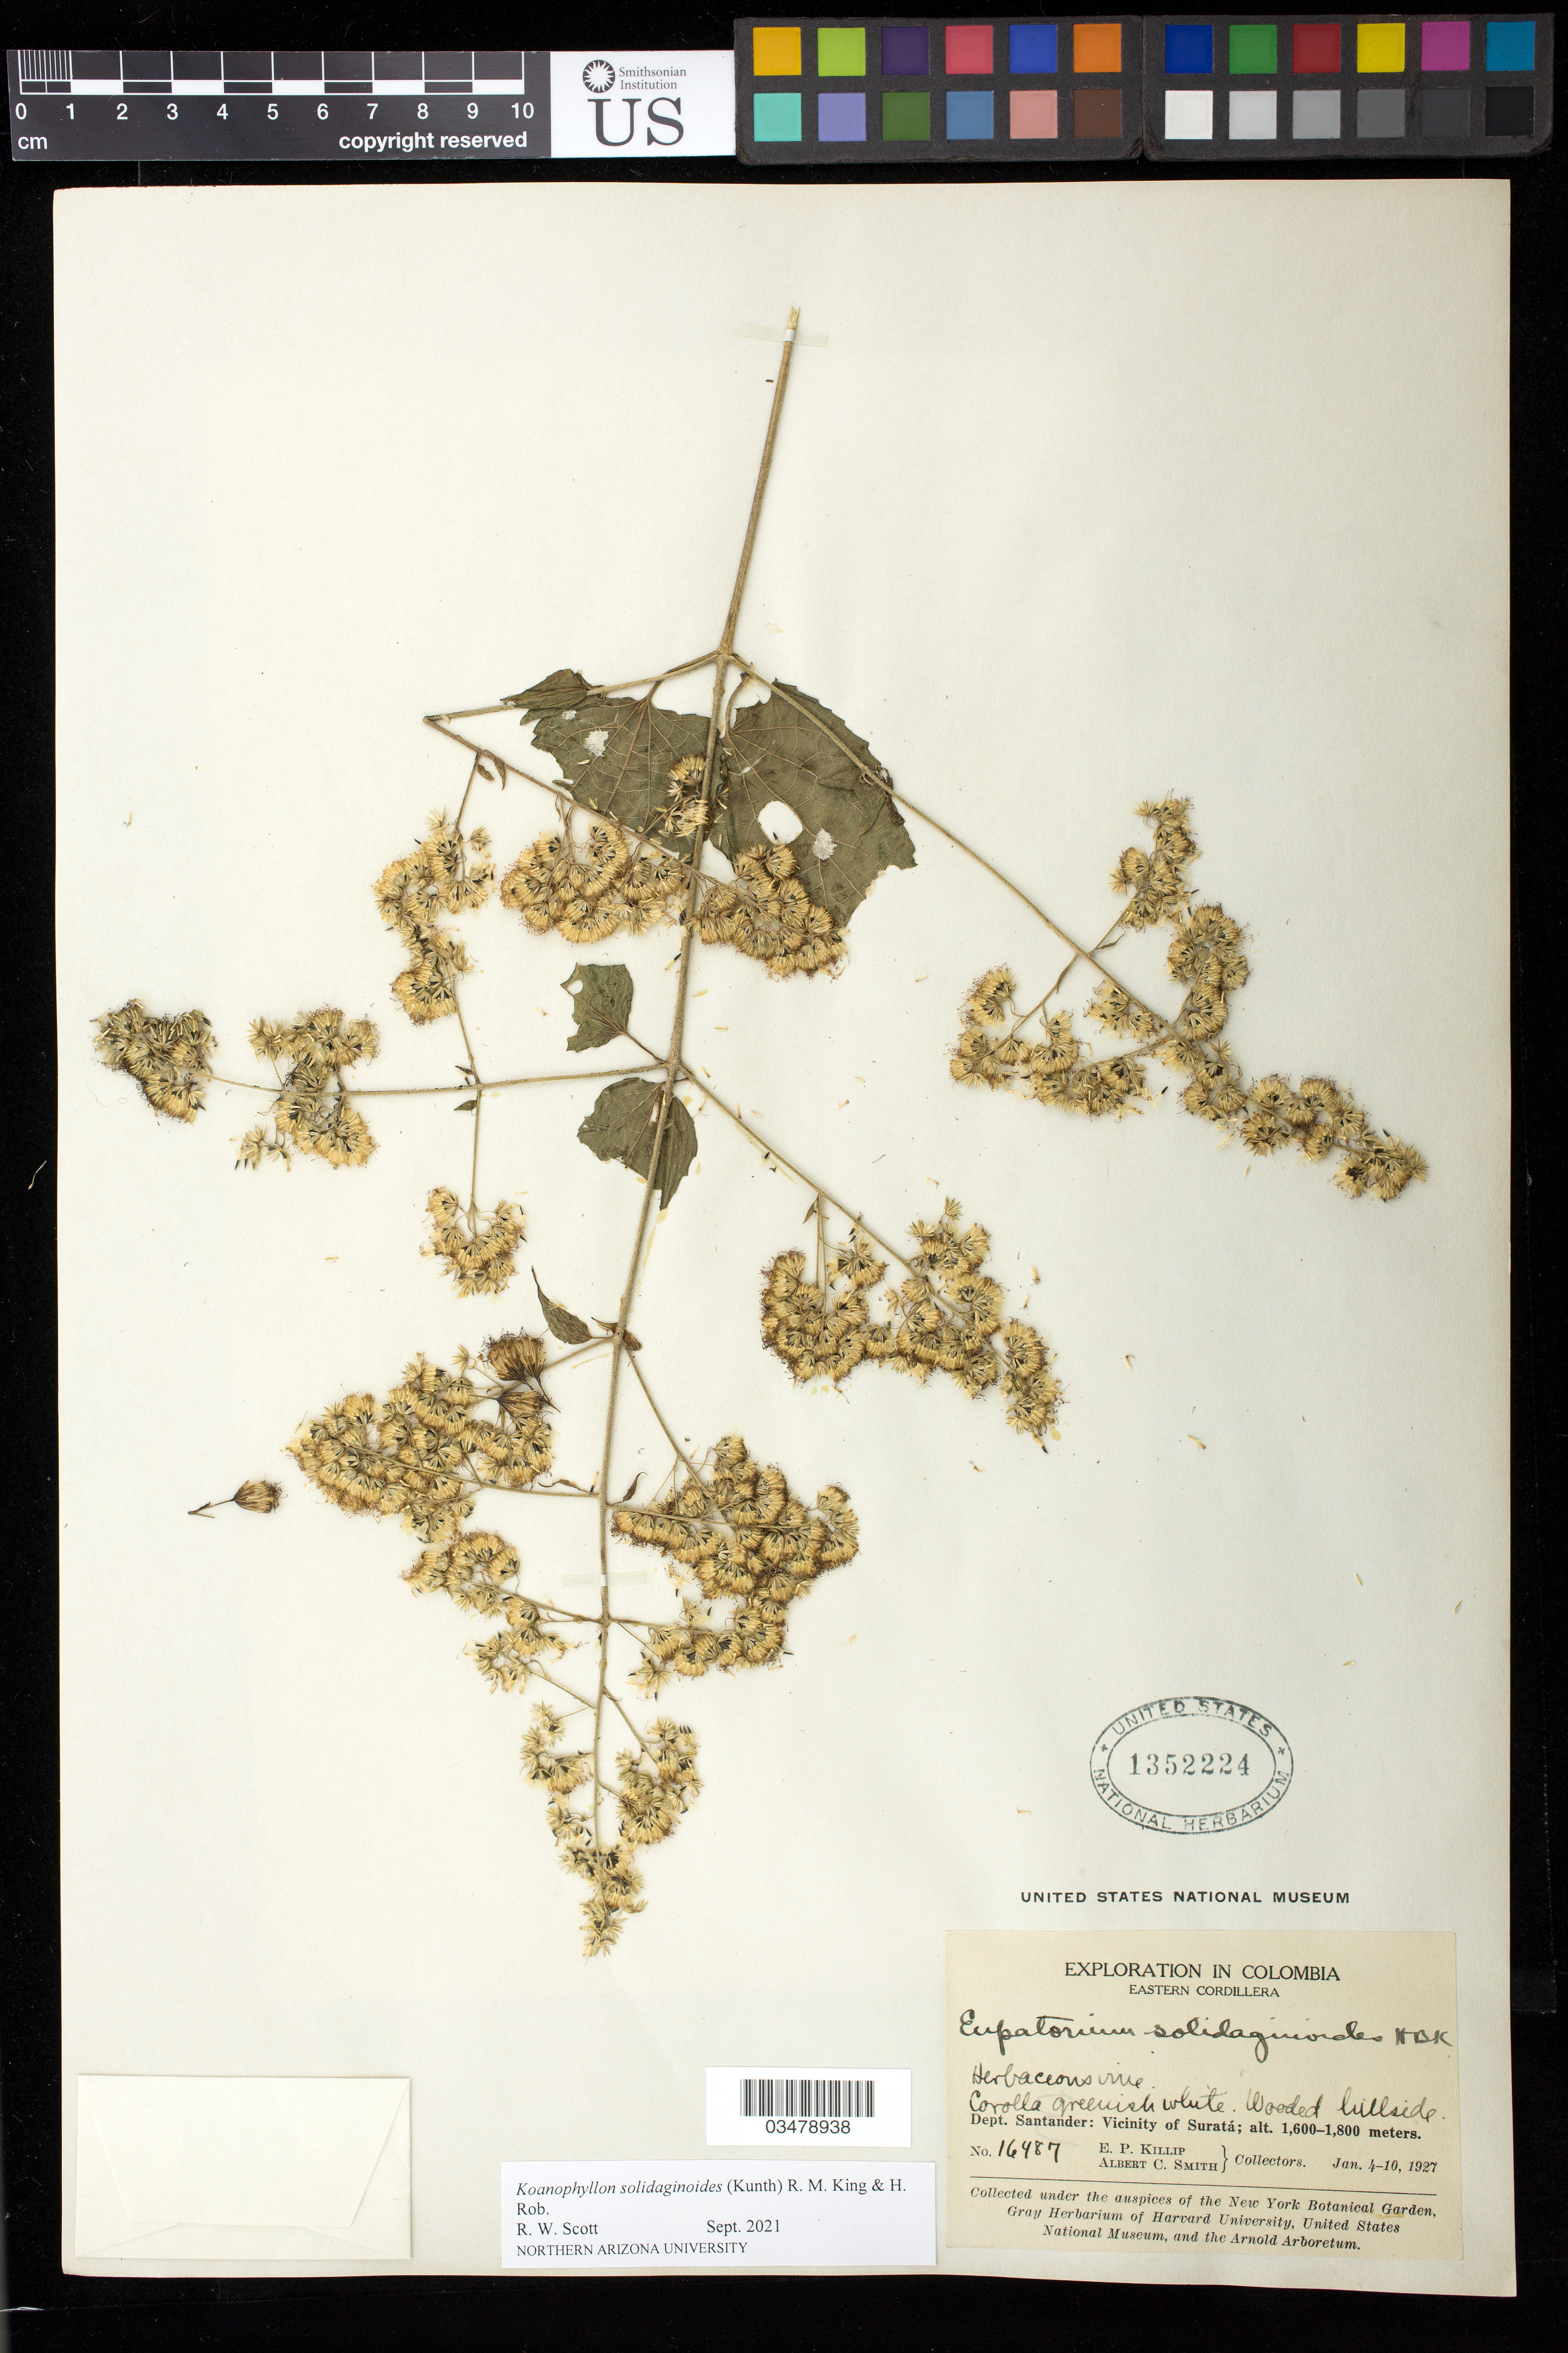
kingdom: Plantae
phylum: Tracheophyta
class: Magnoliopsida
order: Asterales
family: Asteraceae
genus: Koanophyllon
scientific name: Koanophyllon solidaginoides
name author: (Kunth) R.M. King & H. Rob.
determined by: Scott, R. W.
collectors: E. P. Killip & A. C. Smith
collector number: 16487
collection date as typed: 04 Jan 1927 to 10 Jan 1927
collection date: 1927-01-04/1927-01-10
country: Colombia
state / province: Norte de Santander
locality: Vicinity of Suarta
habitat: Wooded hillside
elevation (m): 1600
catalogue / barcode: US 1352224